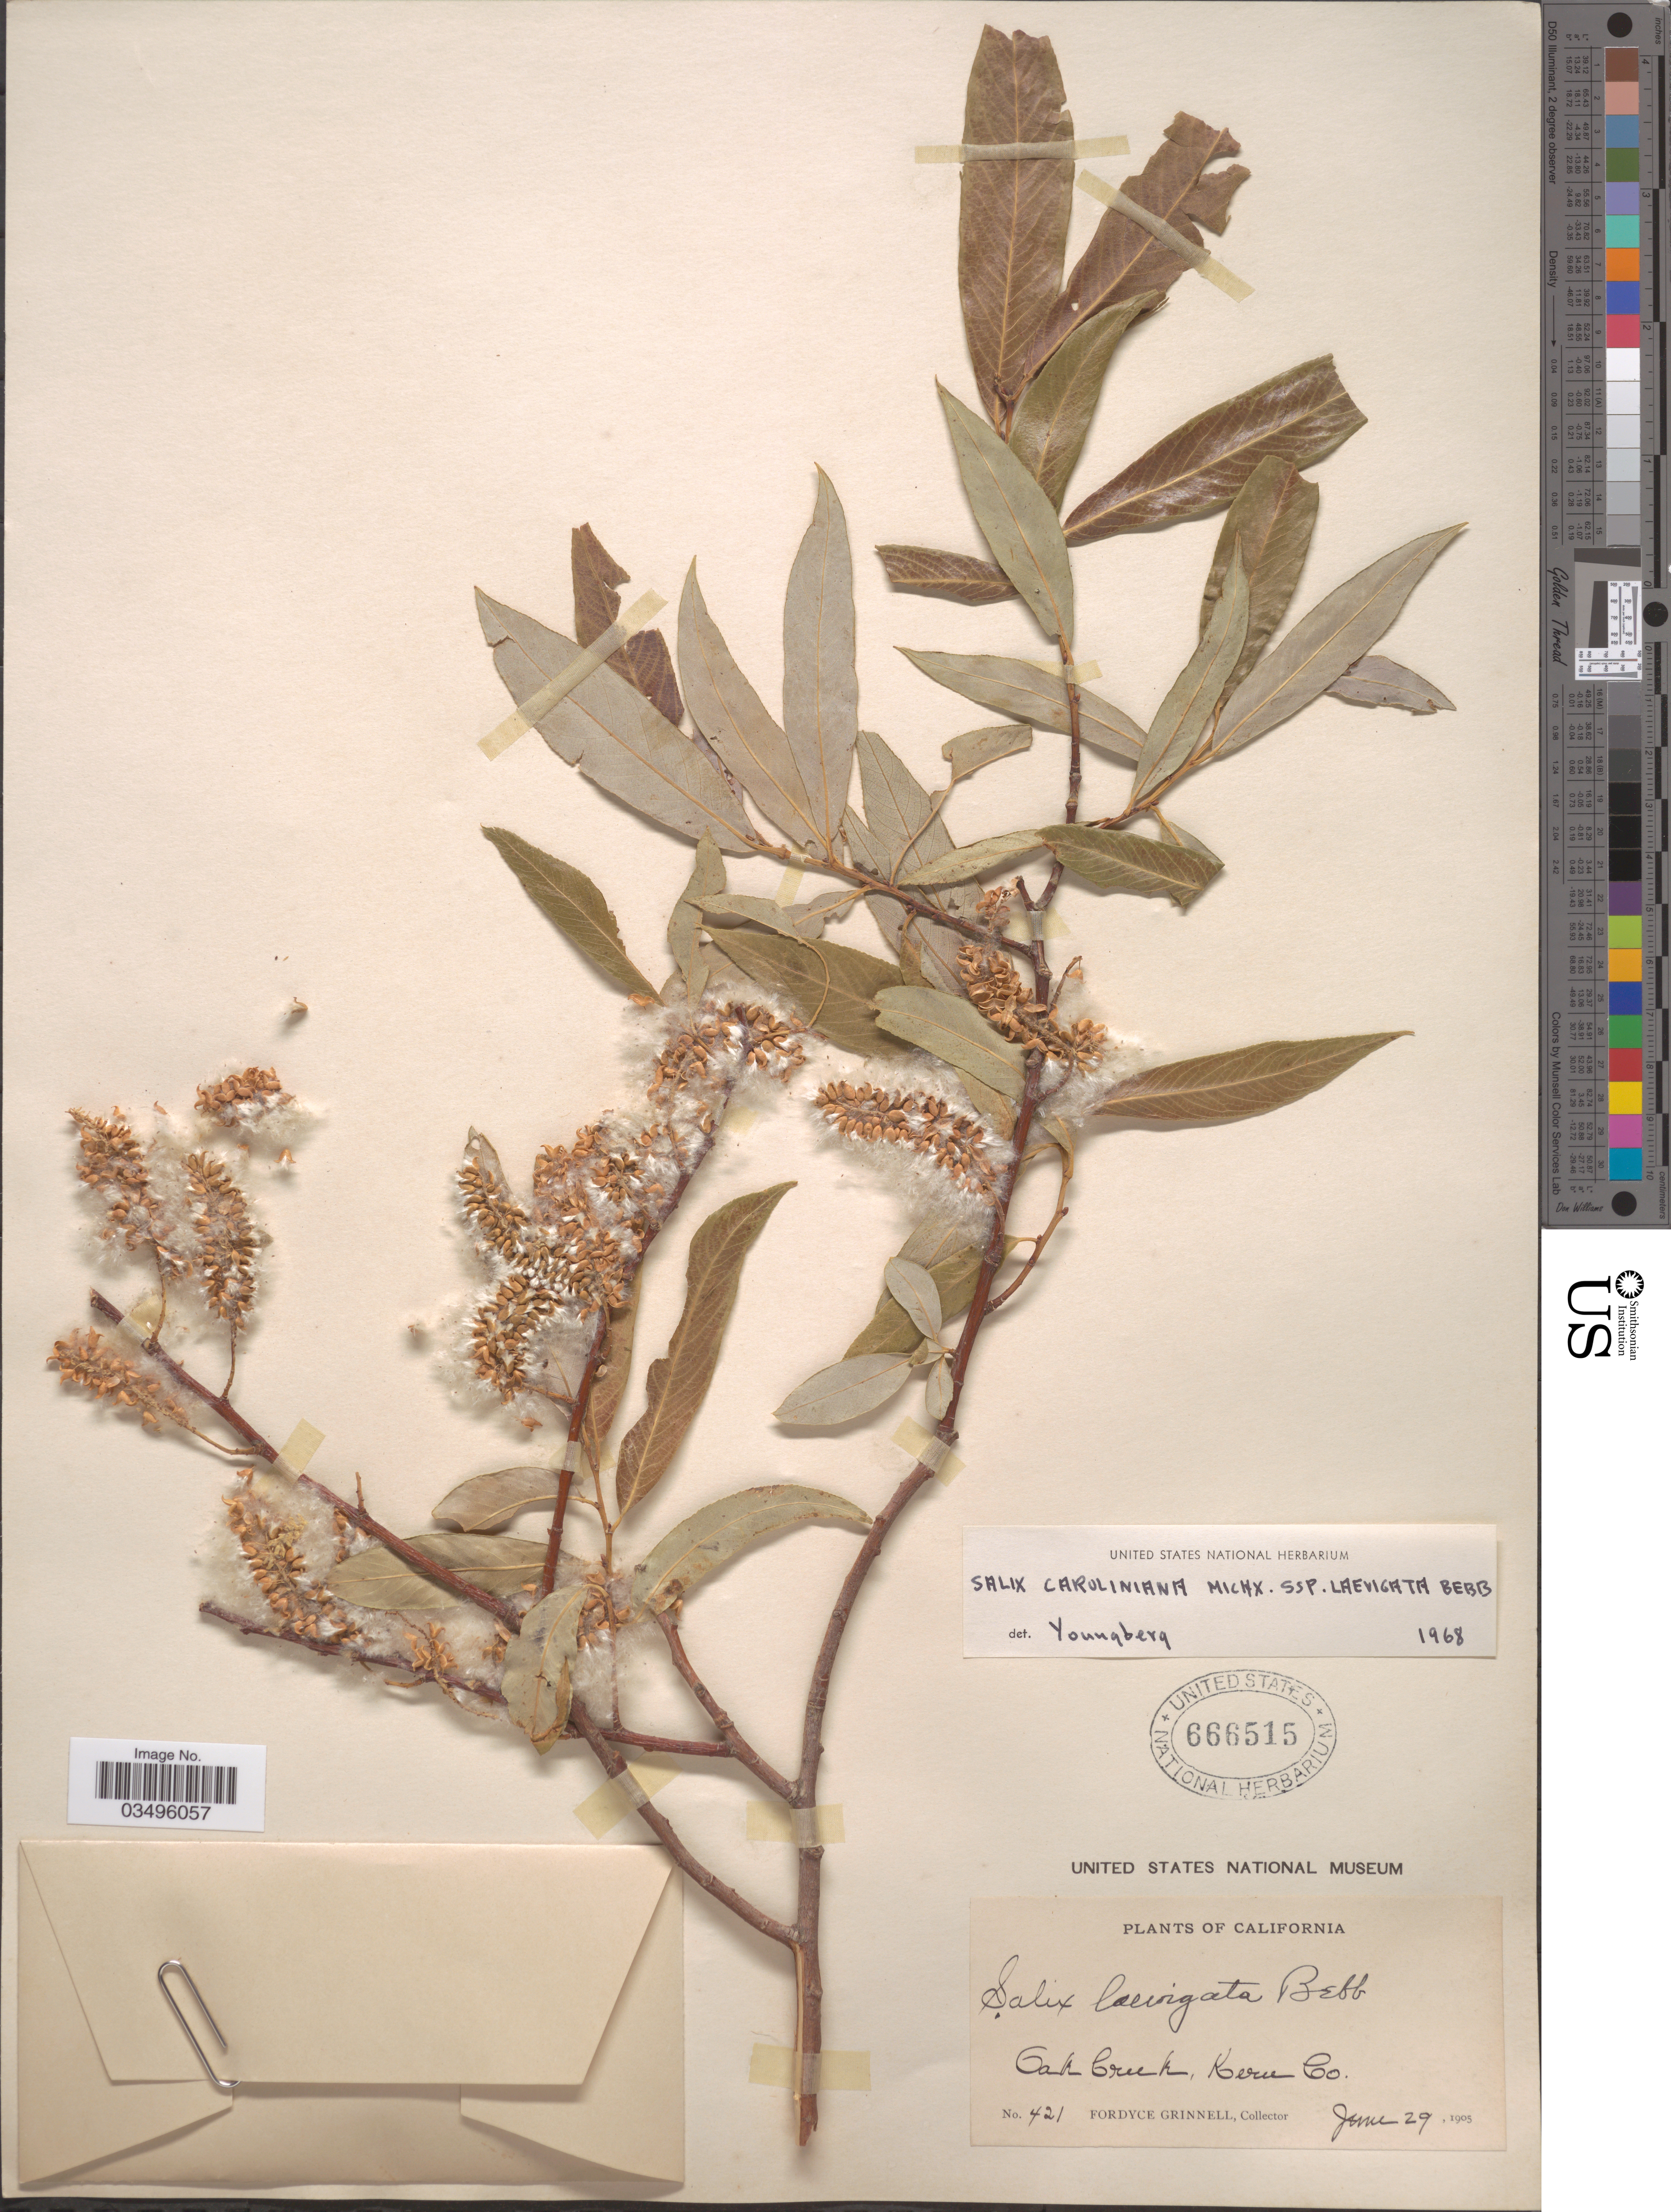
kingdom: Plantae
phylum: Tracheophyta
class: Magnoliopsida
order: Malpighiales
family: Salicaceae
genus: Salix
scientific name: Salix caroliniana subsp. laevigata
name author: Bebb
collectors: F. Grinnell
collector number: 421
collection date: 1905-06-29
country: United States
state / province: California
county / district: Kern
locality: Oak Creek, Kern Co.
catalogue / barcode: US 666515